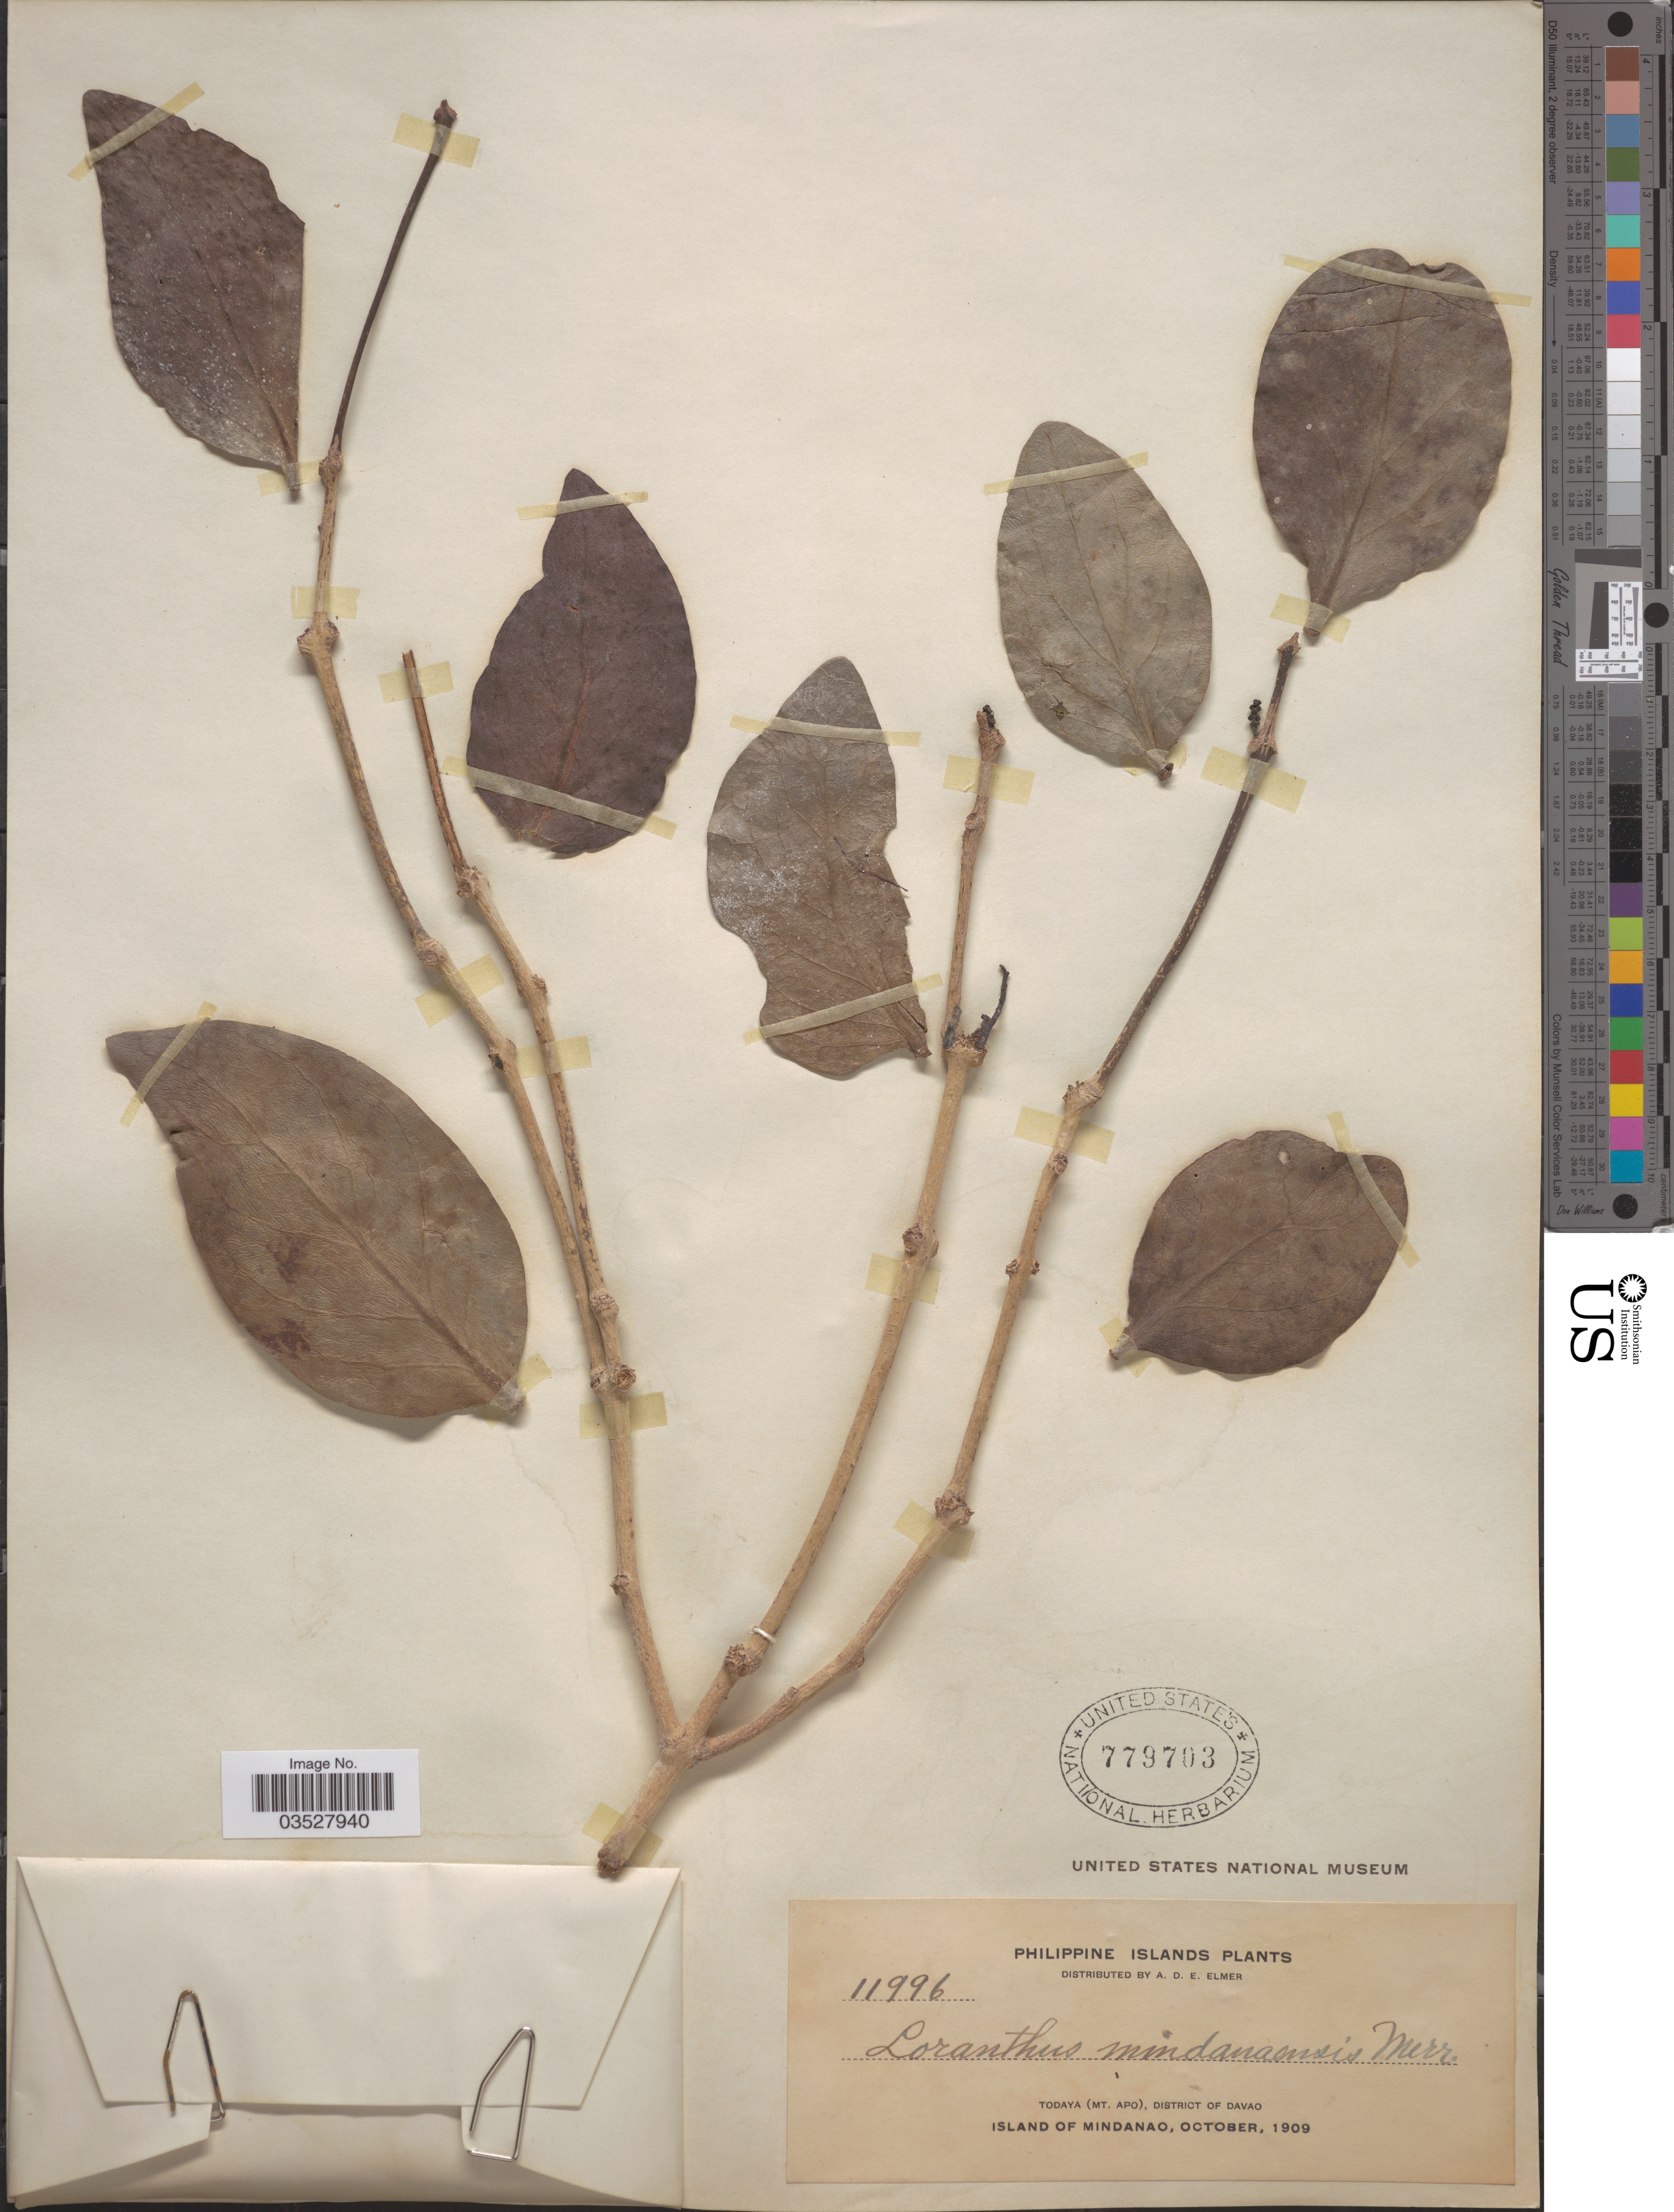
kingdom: Plantae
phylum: Tracheophyta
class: Magnoliopsida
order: Santalales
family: Loranthaceae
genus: Decaisnina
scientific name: Decaisnina cumingii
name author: (Tiegh.) Barlow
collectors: A. D. E. Elmer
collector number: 11996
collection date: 1909-10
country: Philippines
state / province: Davao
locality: Todaya (Mt. Apo), District of Davao. Island of Mindanao.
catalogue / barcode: US 779703